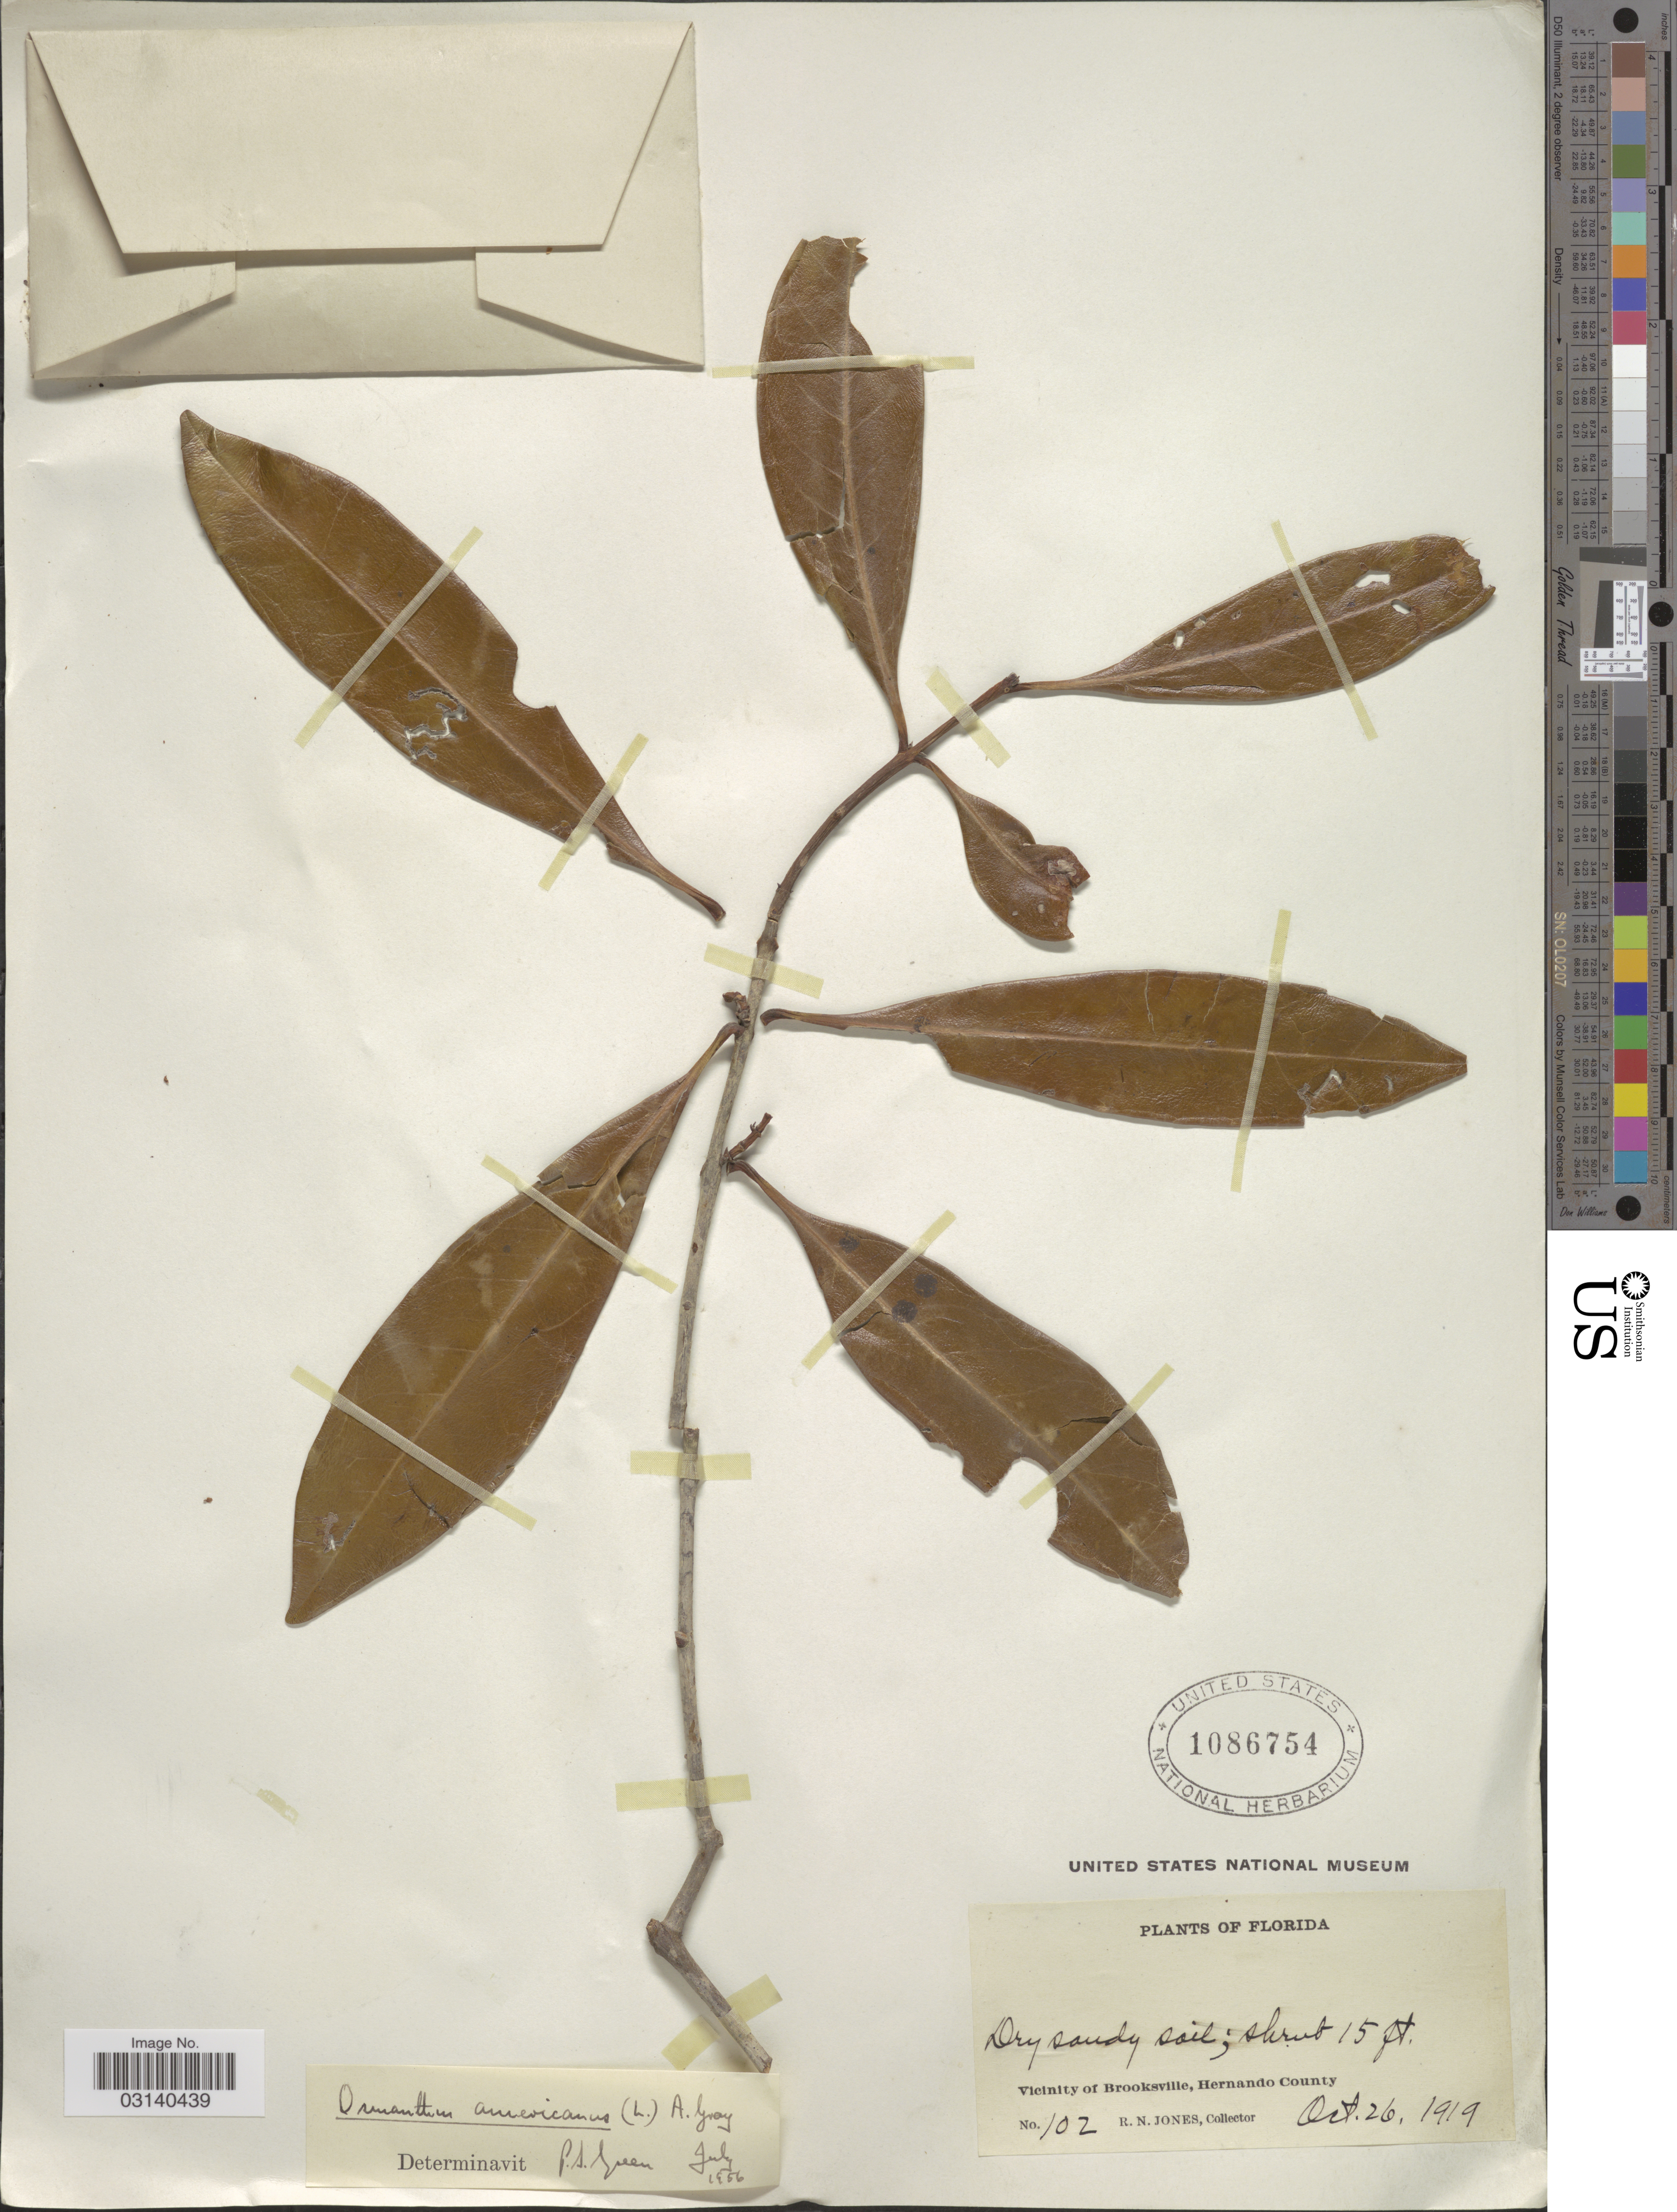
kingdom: Plantae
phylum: Tracheophyta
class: Magnoliopsida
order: Lamiales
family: Oleaceae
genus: Osmanthus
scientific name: Osmanthus americanus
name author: (L.) A. Gray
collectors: R. N. Jones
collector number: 102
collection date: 1919-10-26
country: United States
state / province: Florida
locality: Vicinity of Brooksville, Hernando County.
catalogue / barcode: US 1086754